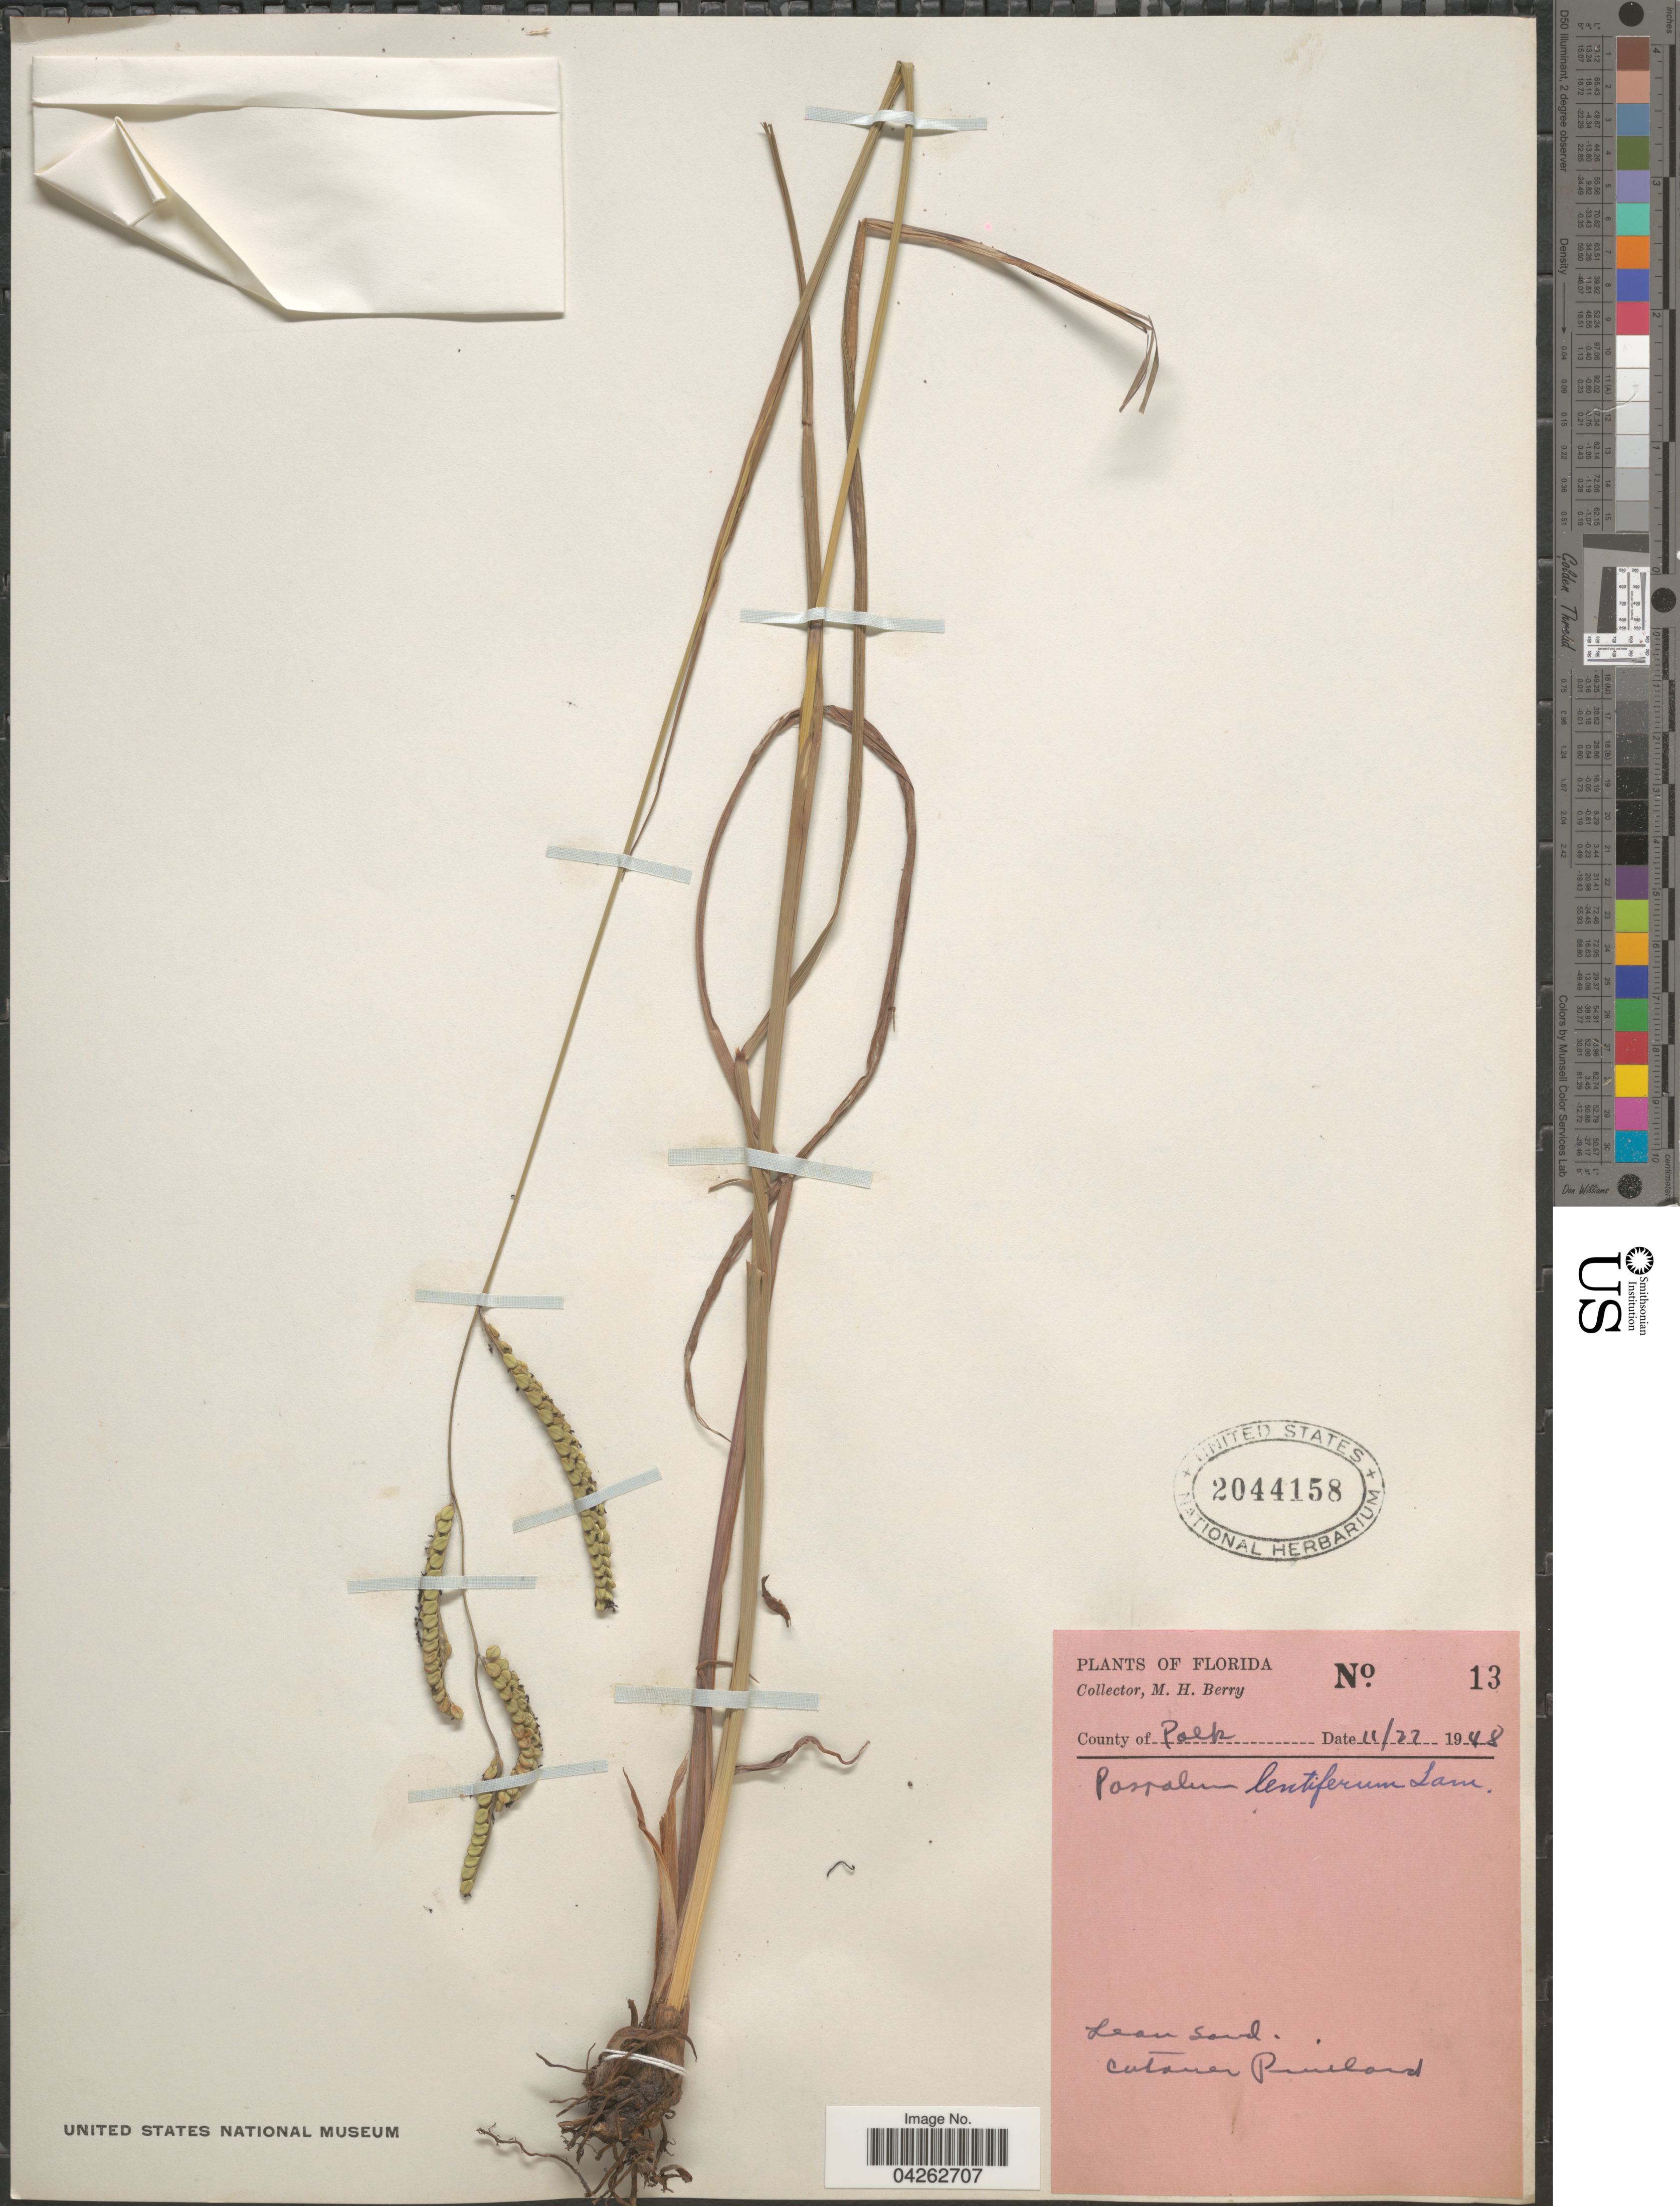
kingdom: Plantae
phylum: Tracheophyta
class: Liliopsida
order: Poales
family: Poaceae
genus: Paspalum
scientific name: Paspalum lentiferum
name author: Lam.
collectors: M. Berry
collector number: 13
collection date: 1948-11-22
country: United States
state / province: Florida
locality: County of Polk. Cutover Pineland.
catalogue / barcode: US 2044158